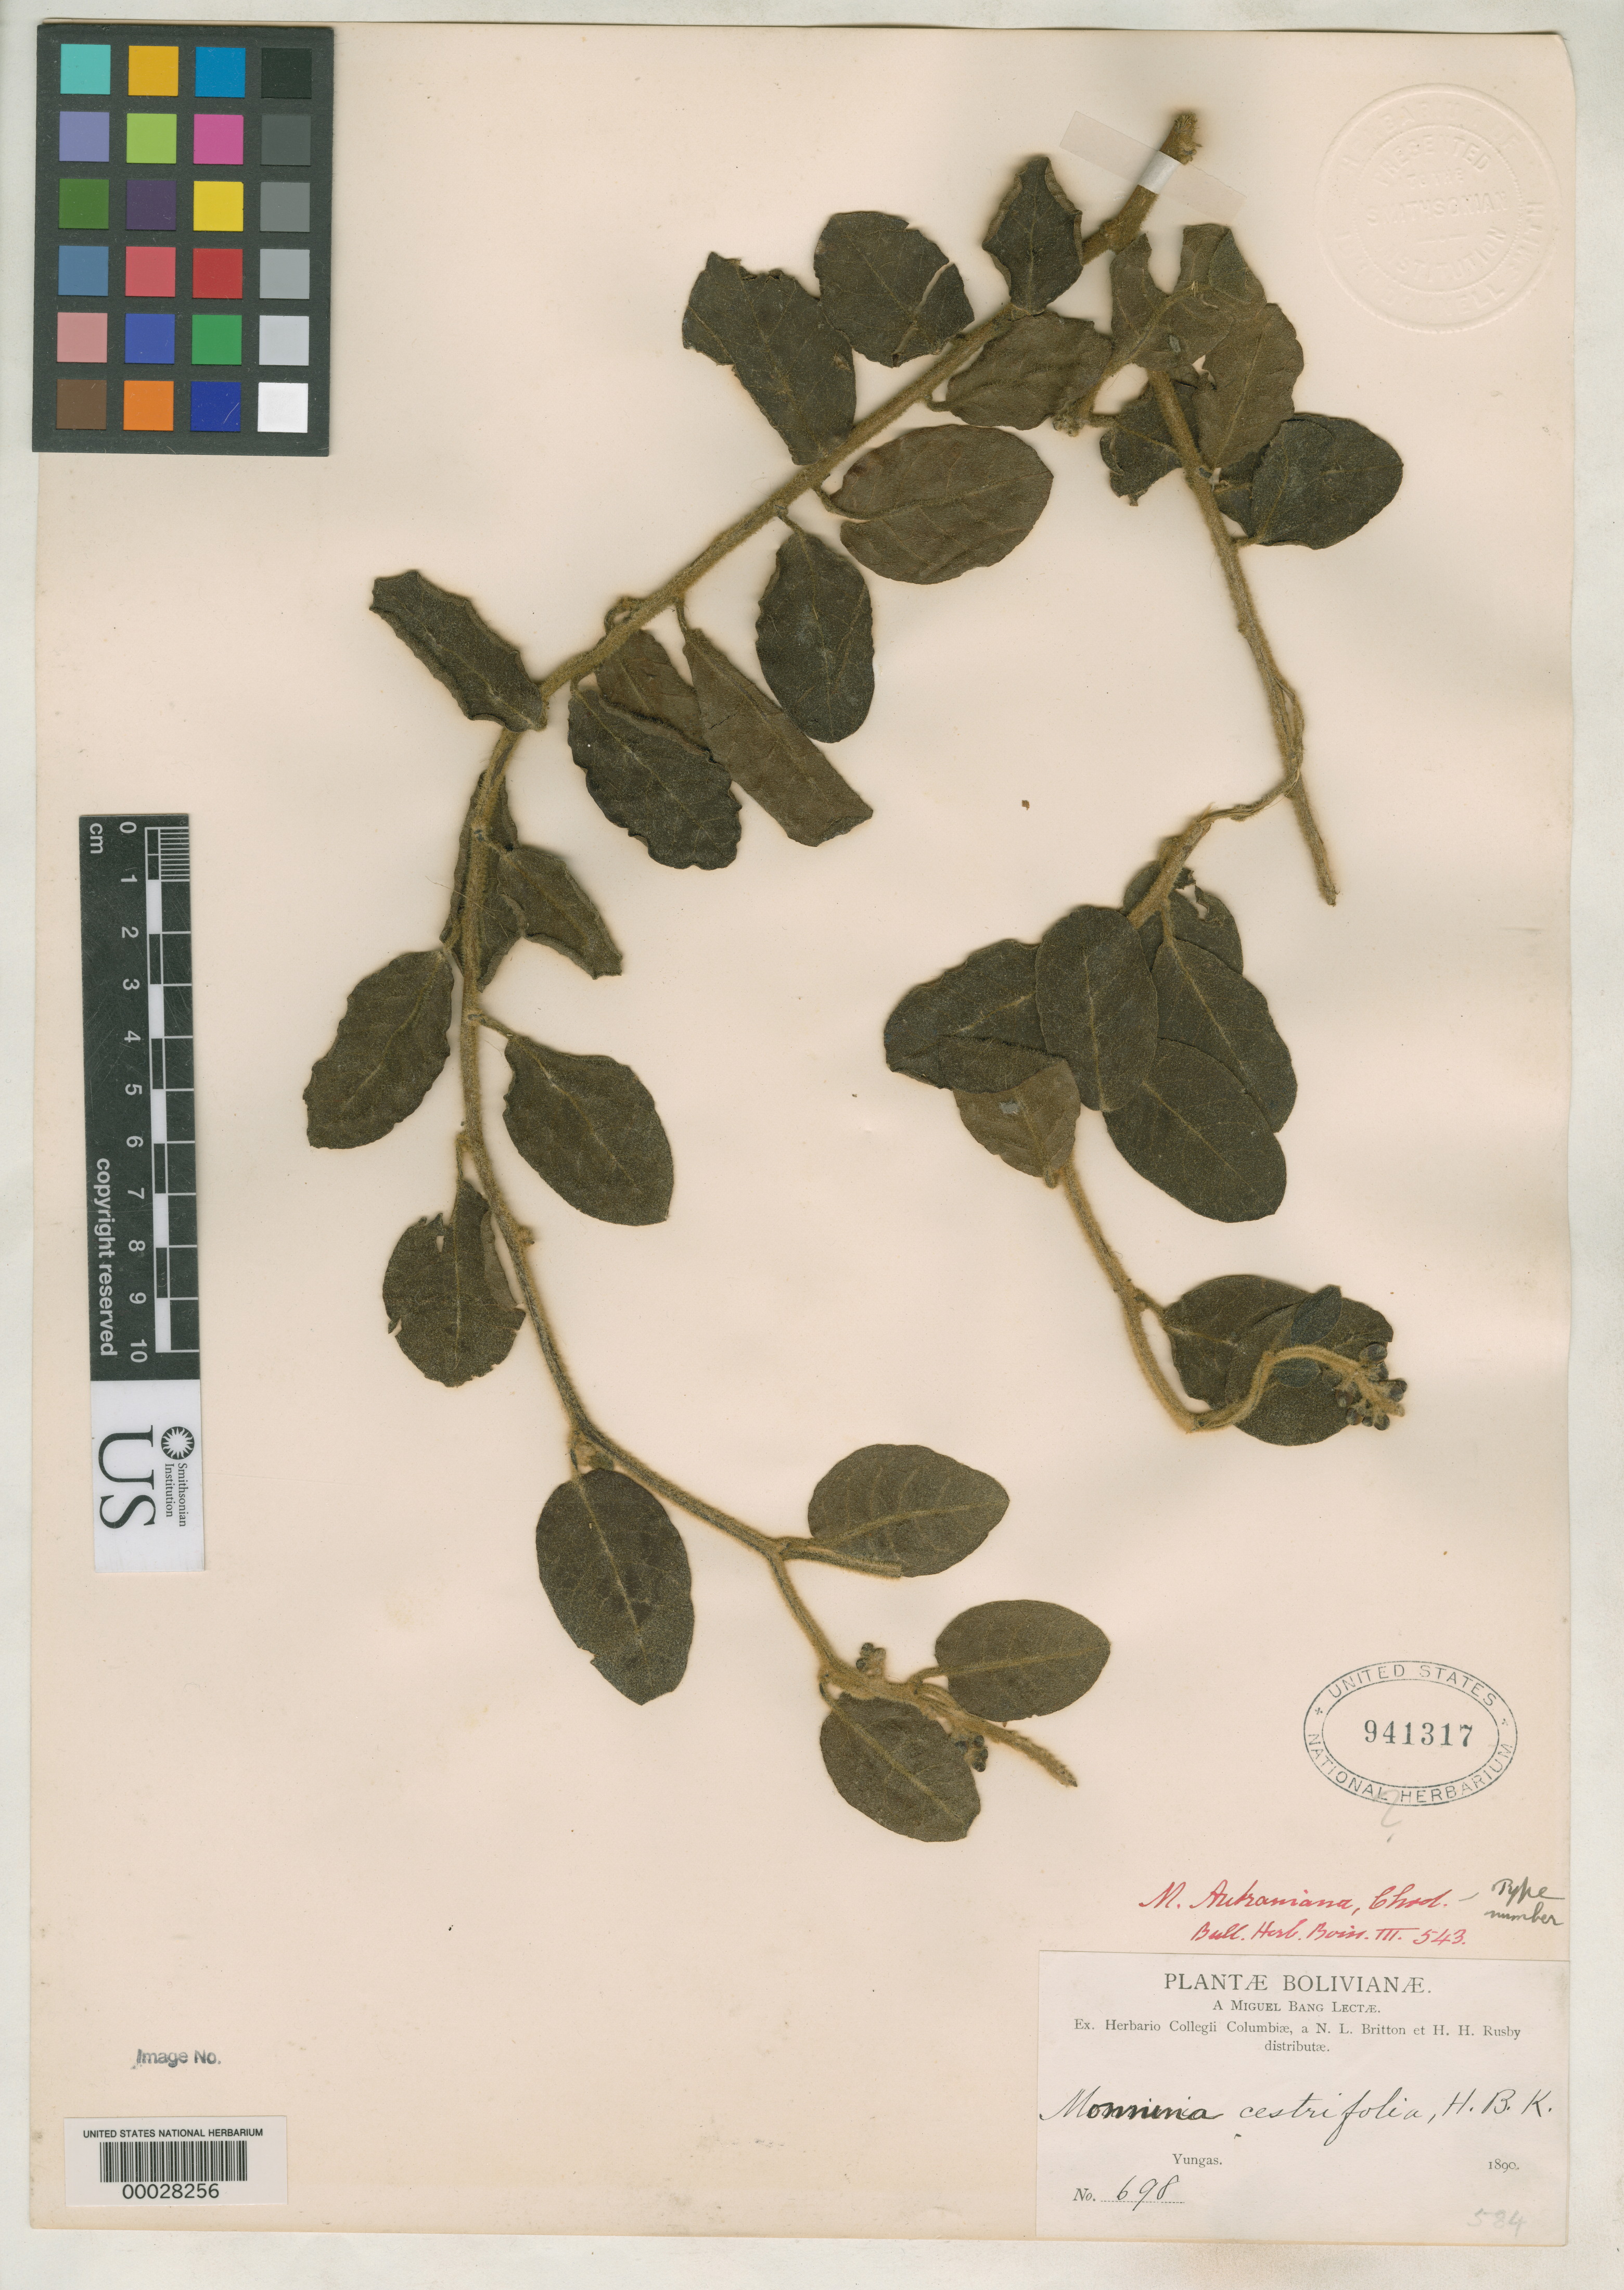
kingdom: Plantae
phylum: Tracheophyta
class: Magnoliopsida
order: Fabales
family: Polygalaceae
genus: Monnina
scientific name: Monnina autraniana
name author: Chodat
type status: Isotype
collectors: M. Bang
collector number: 698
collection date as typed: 1890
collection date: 1890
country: Bolivia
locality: Yungas.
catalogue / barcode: US 941317